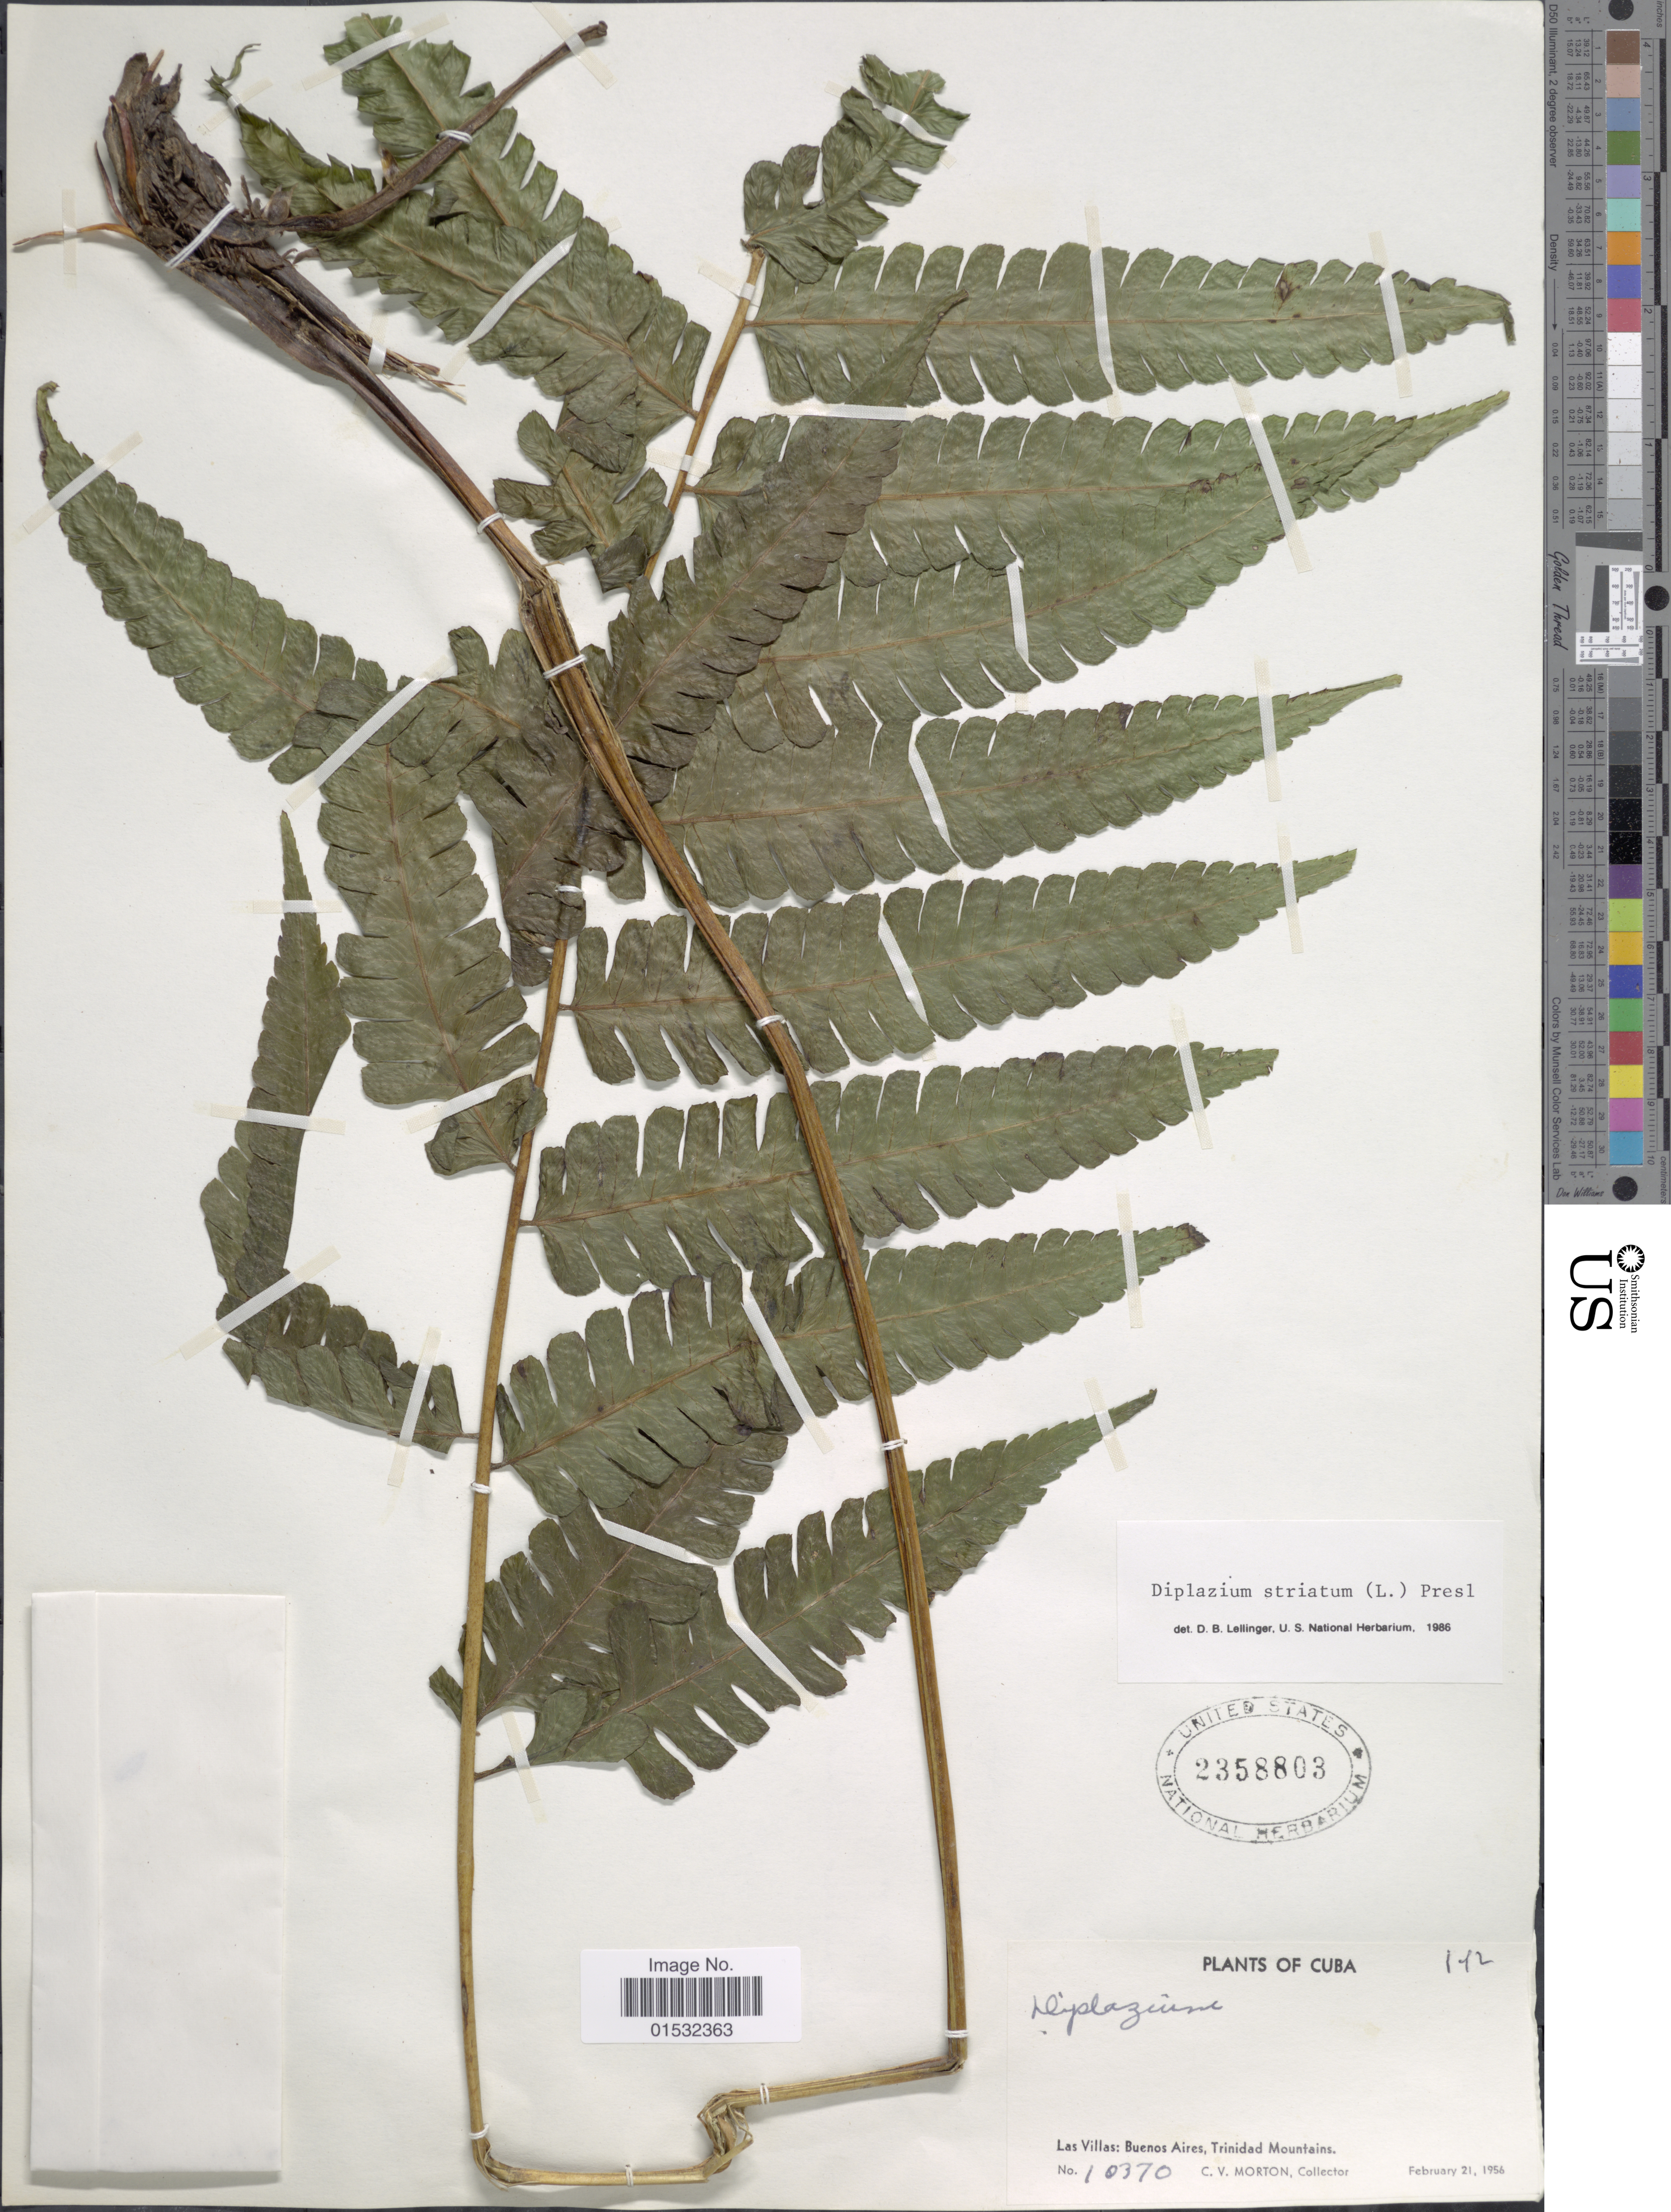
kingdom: Plantae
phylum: Tracheophyta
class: Polypodiopsida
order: Polypodiales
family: Athyriaceae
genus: Diplazium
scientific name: Diplazium striatum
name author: (L.) C. Presl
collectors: C. V. Morton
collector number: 10370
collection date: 1956-02-21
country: Cuba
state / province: Las Villas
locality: Buenos Aires, Trinidad Mountains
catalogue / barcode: US 2358803